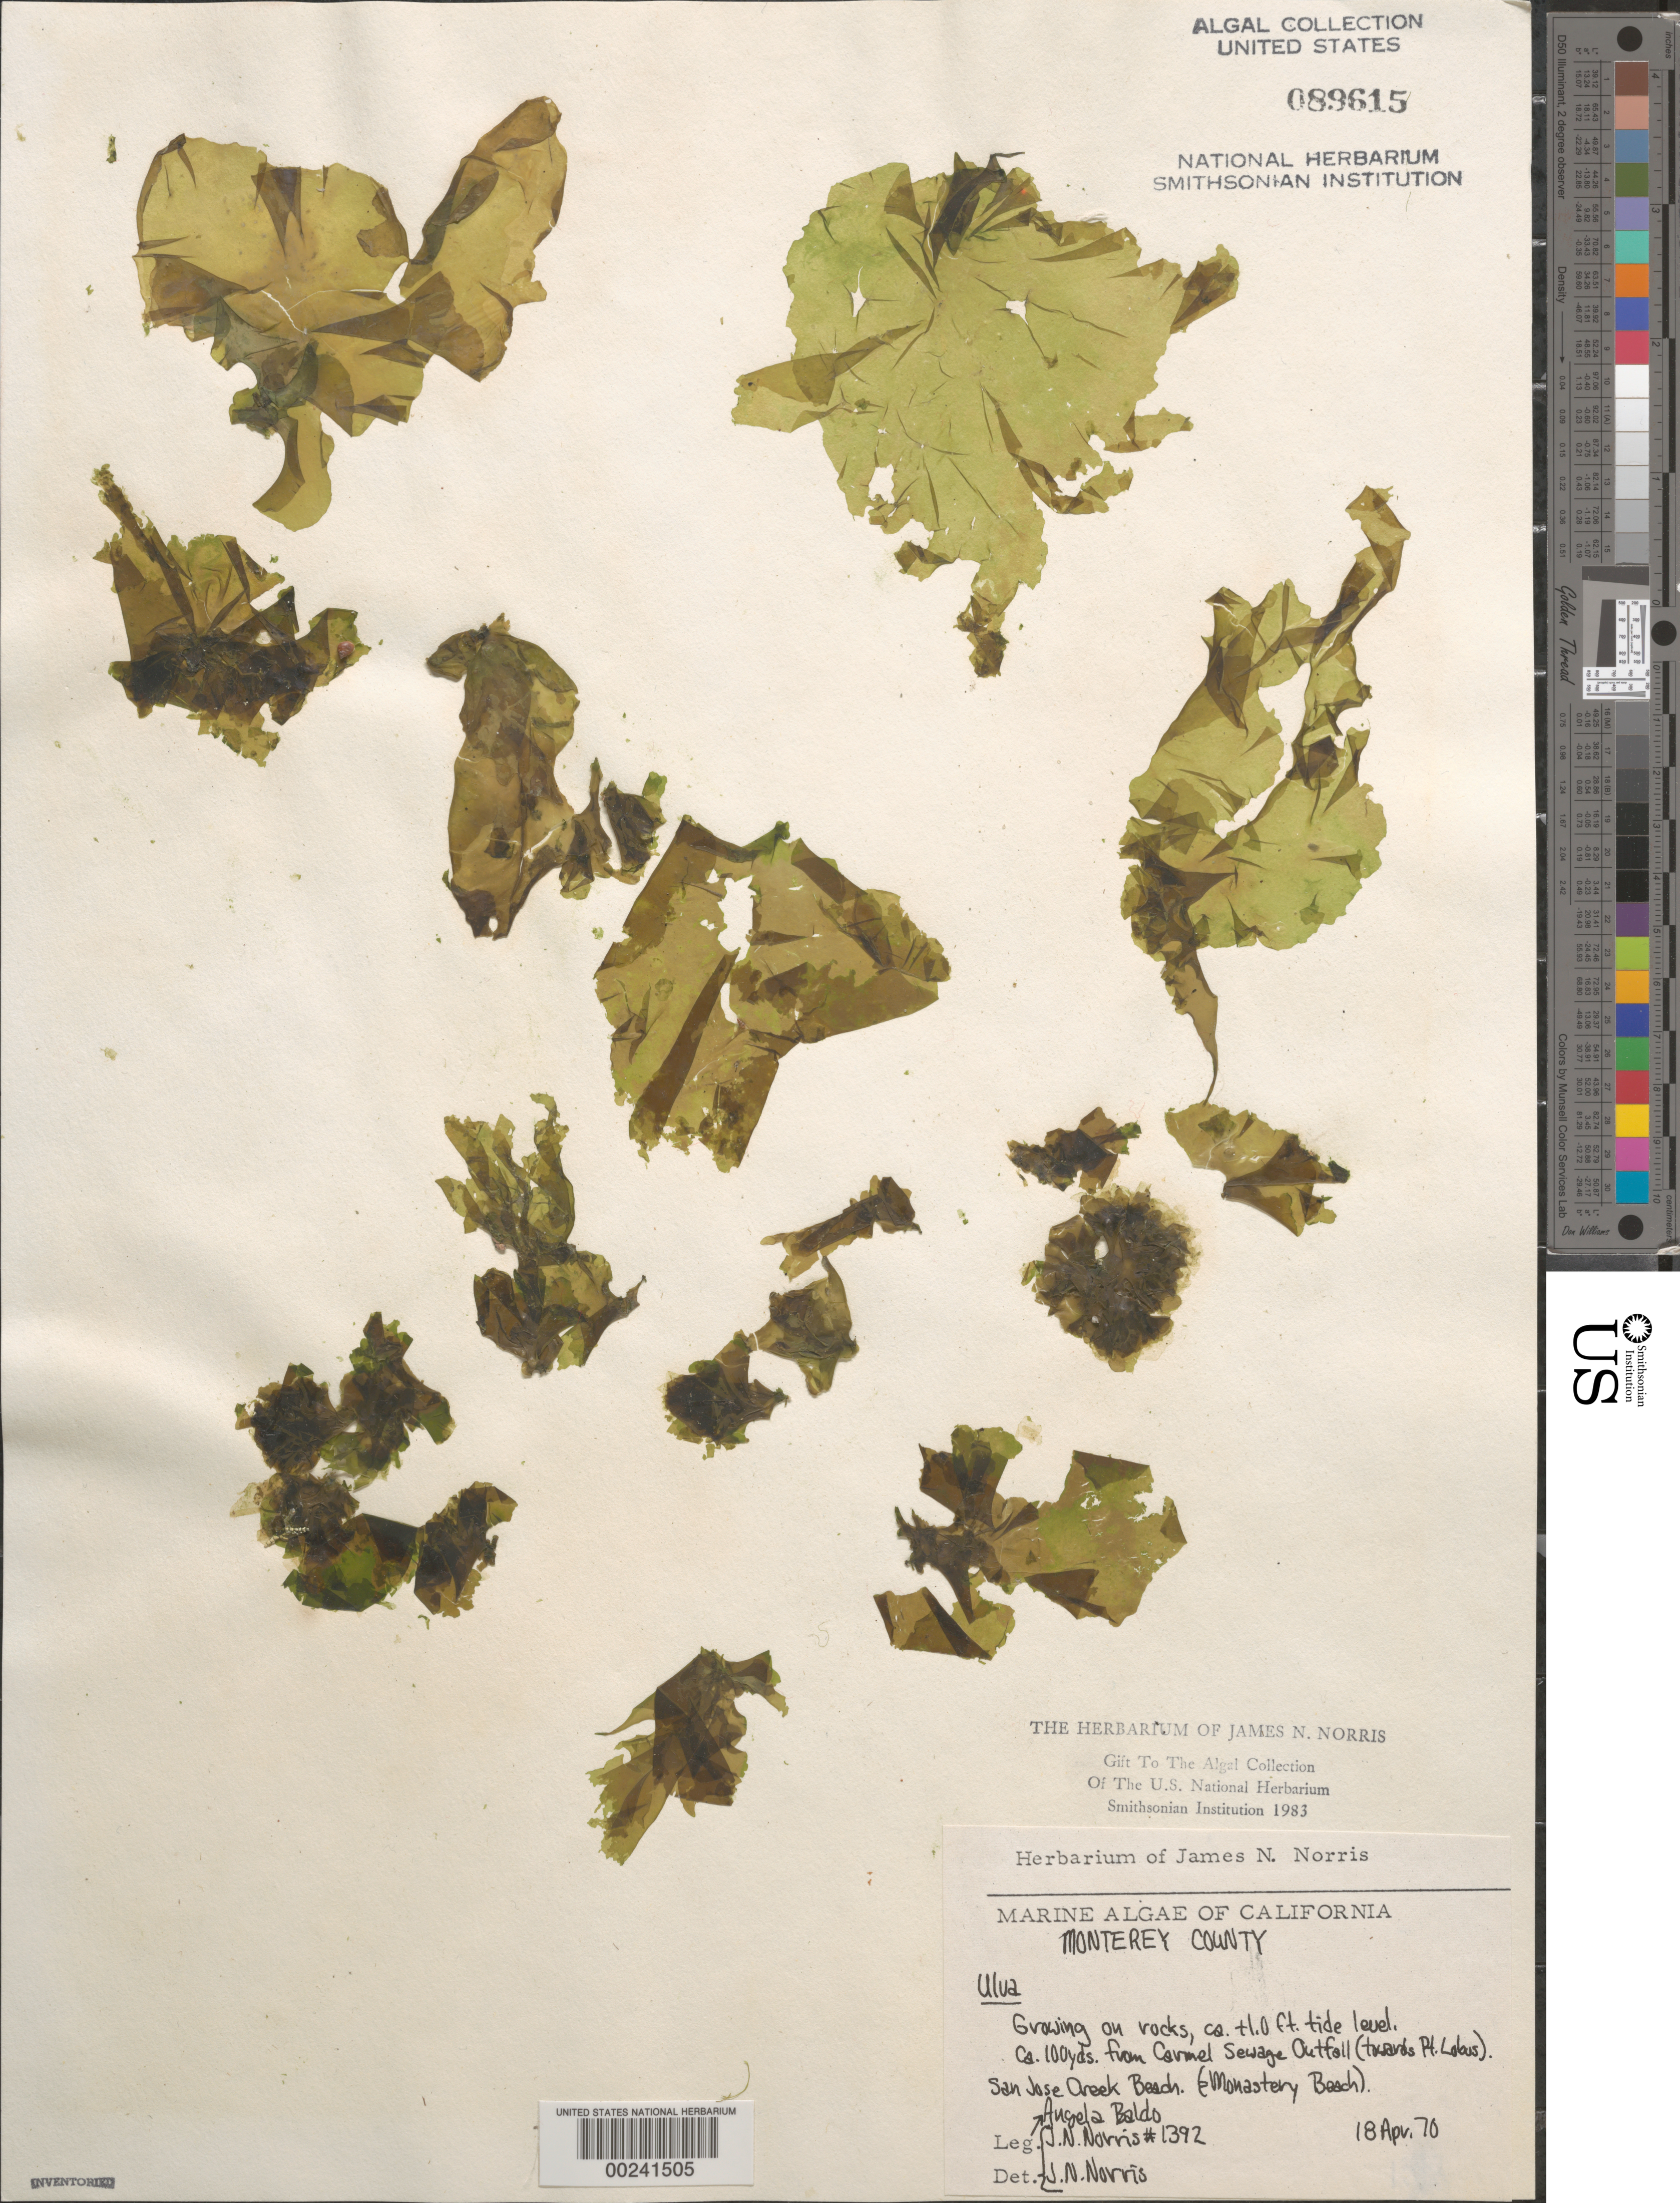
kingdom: Plantae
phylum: Chlorophyta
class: Ulvophyceae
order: Ulvales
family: Ulvaceae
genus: Ulva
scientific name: Ulva sp.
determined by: Norris, James N.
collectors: A. Baldo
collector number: JN-1392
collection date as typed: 18 Apr 1970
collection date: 1970-04-18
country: United States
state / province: California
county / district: Monterey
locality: San Jose Creek Beach (Monastery Beach)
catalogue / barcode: US 89615